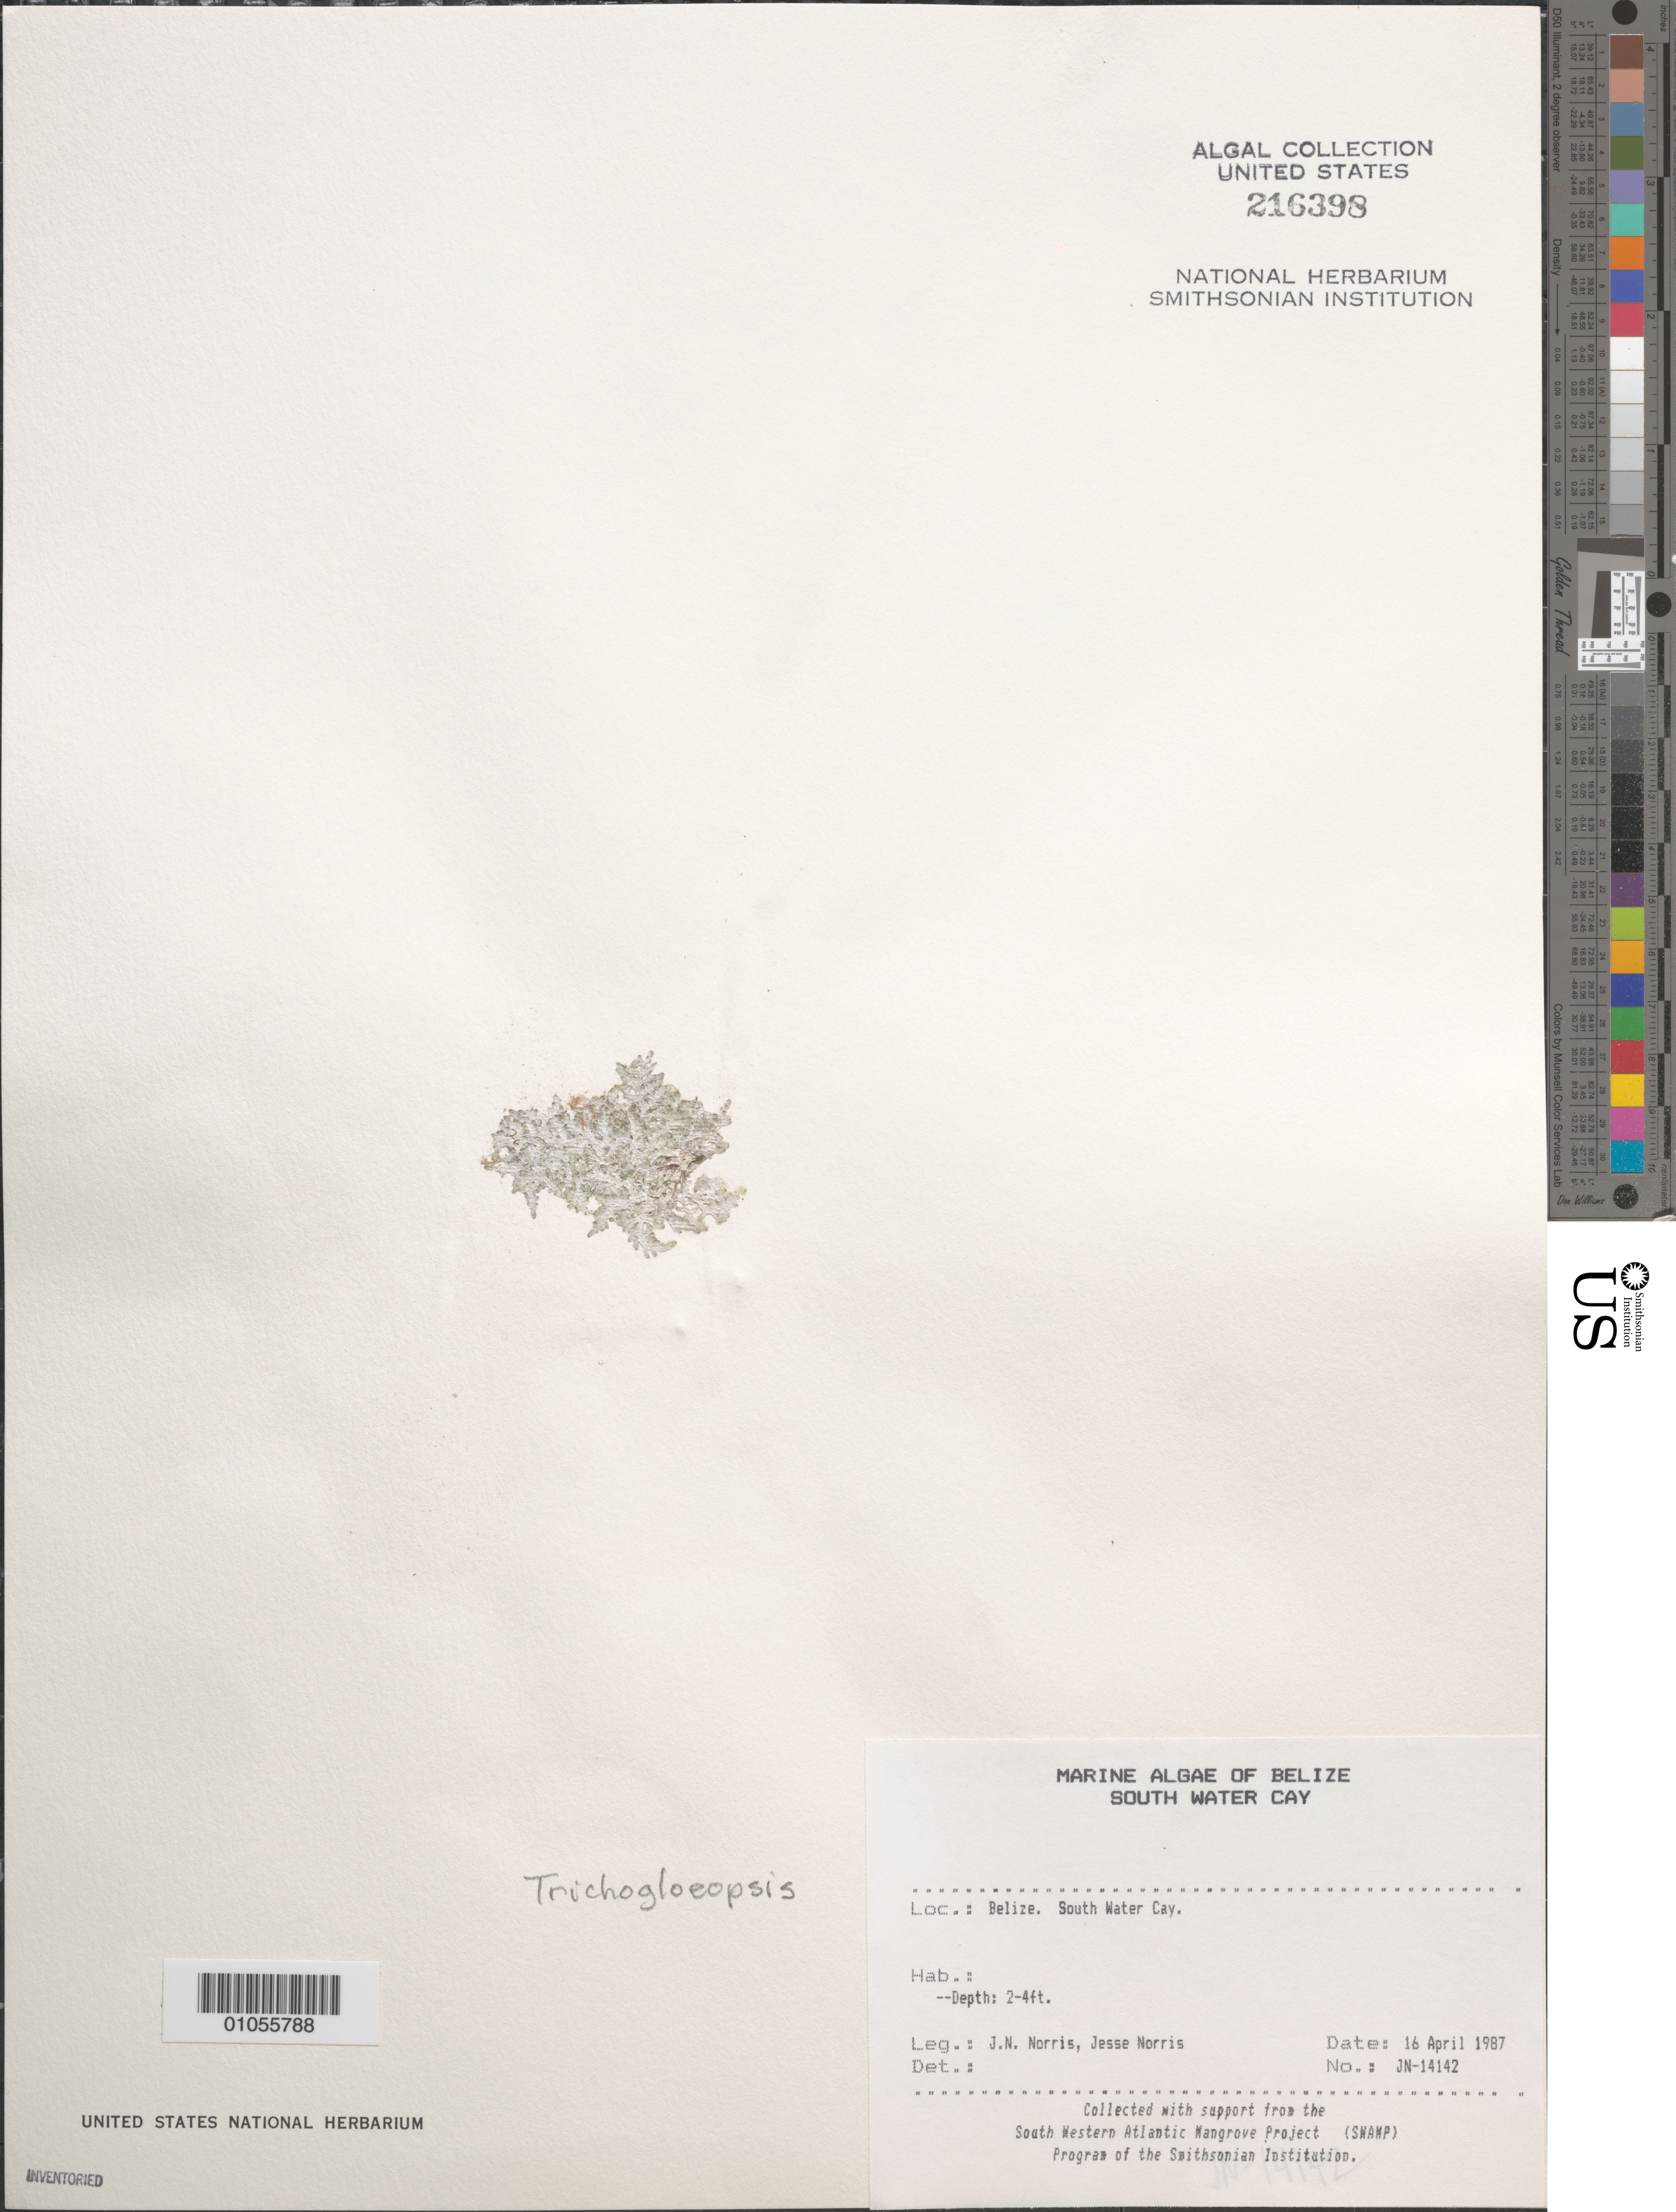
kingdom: Plantae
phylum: Rhodophyta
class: Florideophyceae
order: Nemaliales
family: Liagoraceae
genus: Trichogloeopsis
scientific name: Trichogloeopsis sp.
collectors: J. N. Norris & J. A. Norris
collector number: JN-14142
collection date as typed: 16 Apr 1987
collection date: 1987-04-16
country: Belize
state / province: Stann Creek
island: South Water Cay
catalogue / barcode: US 216398